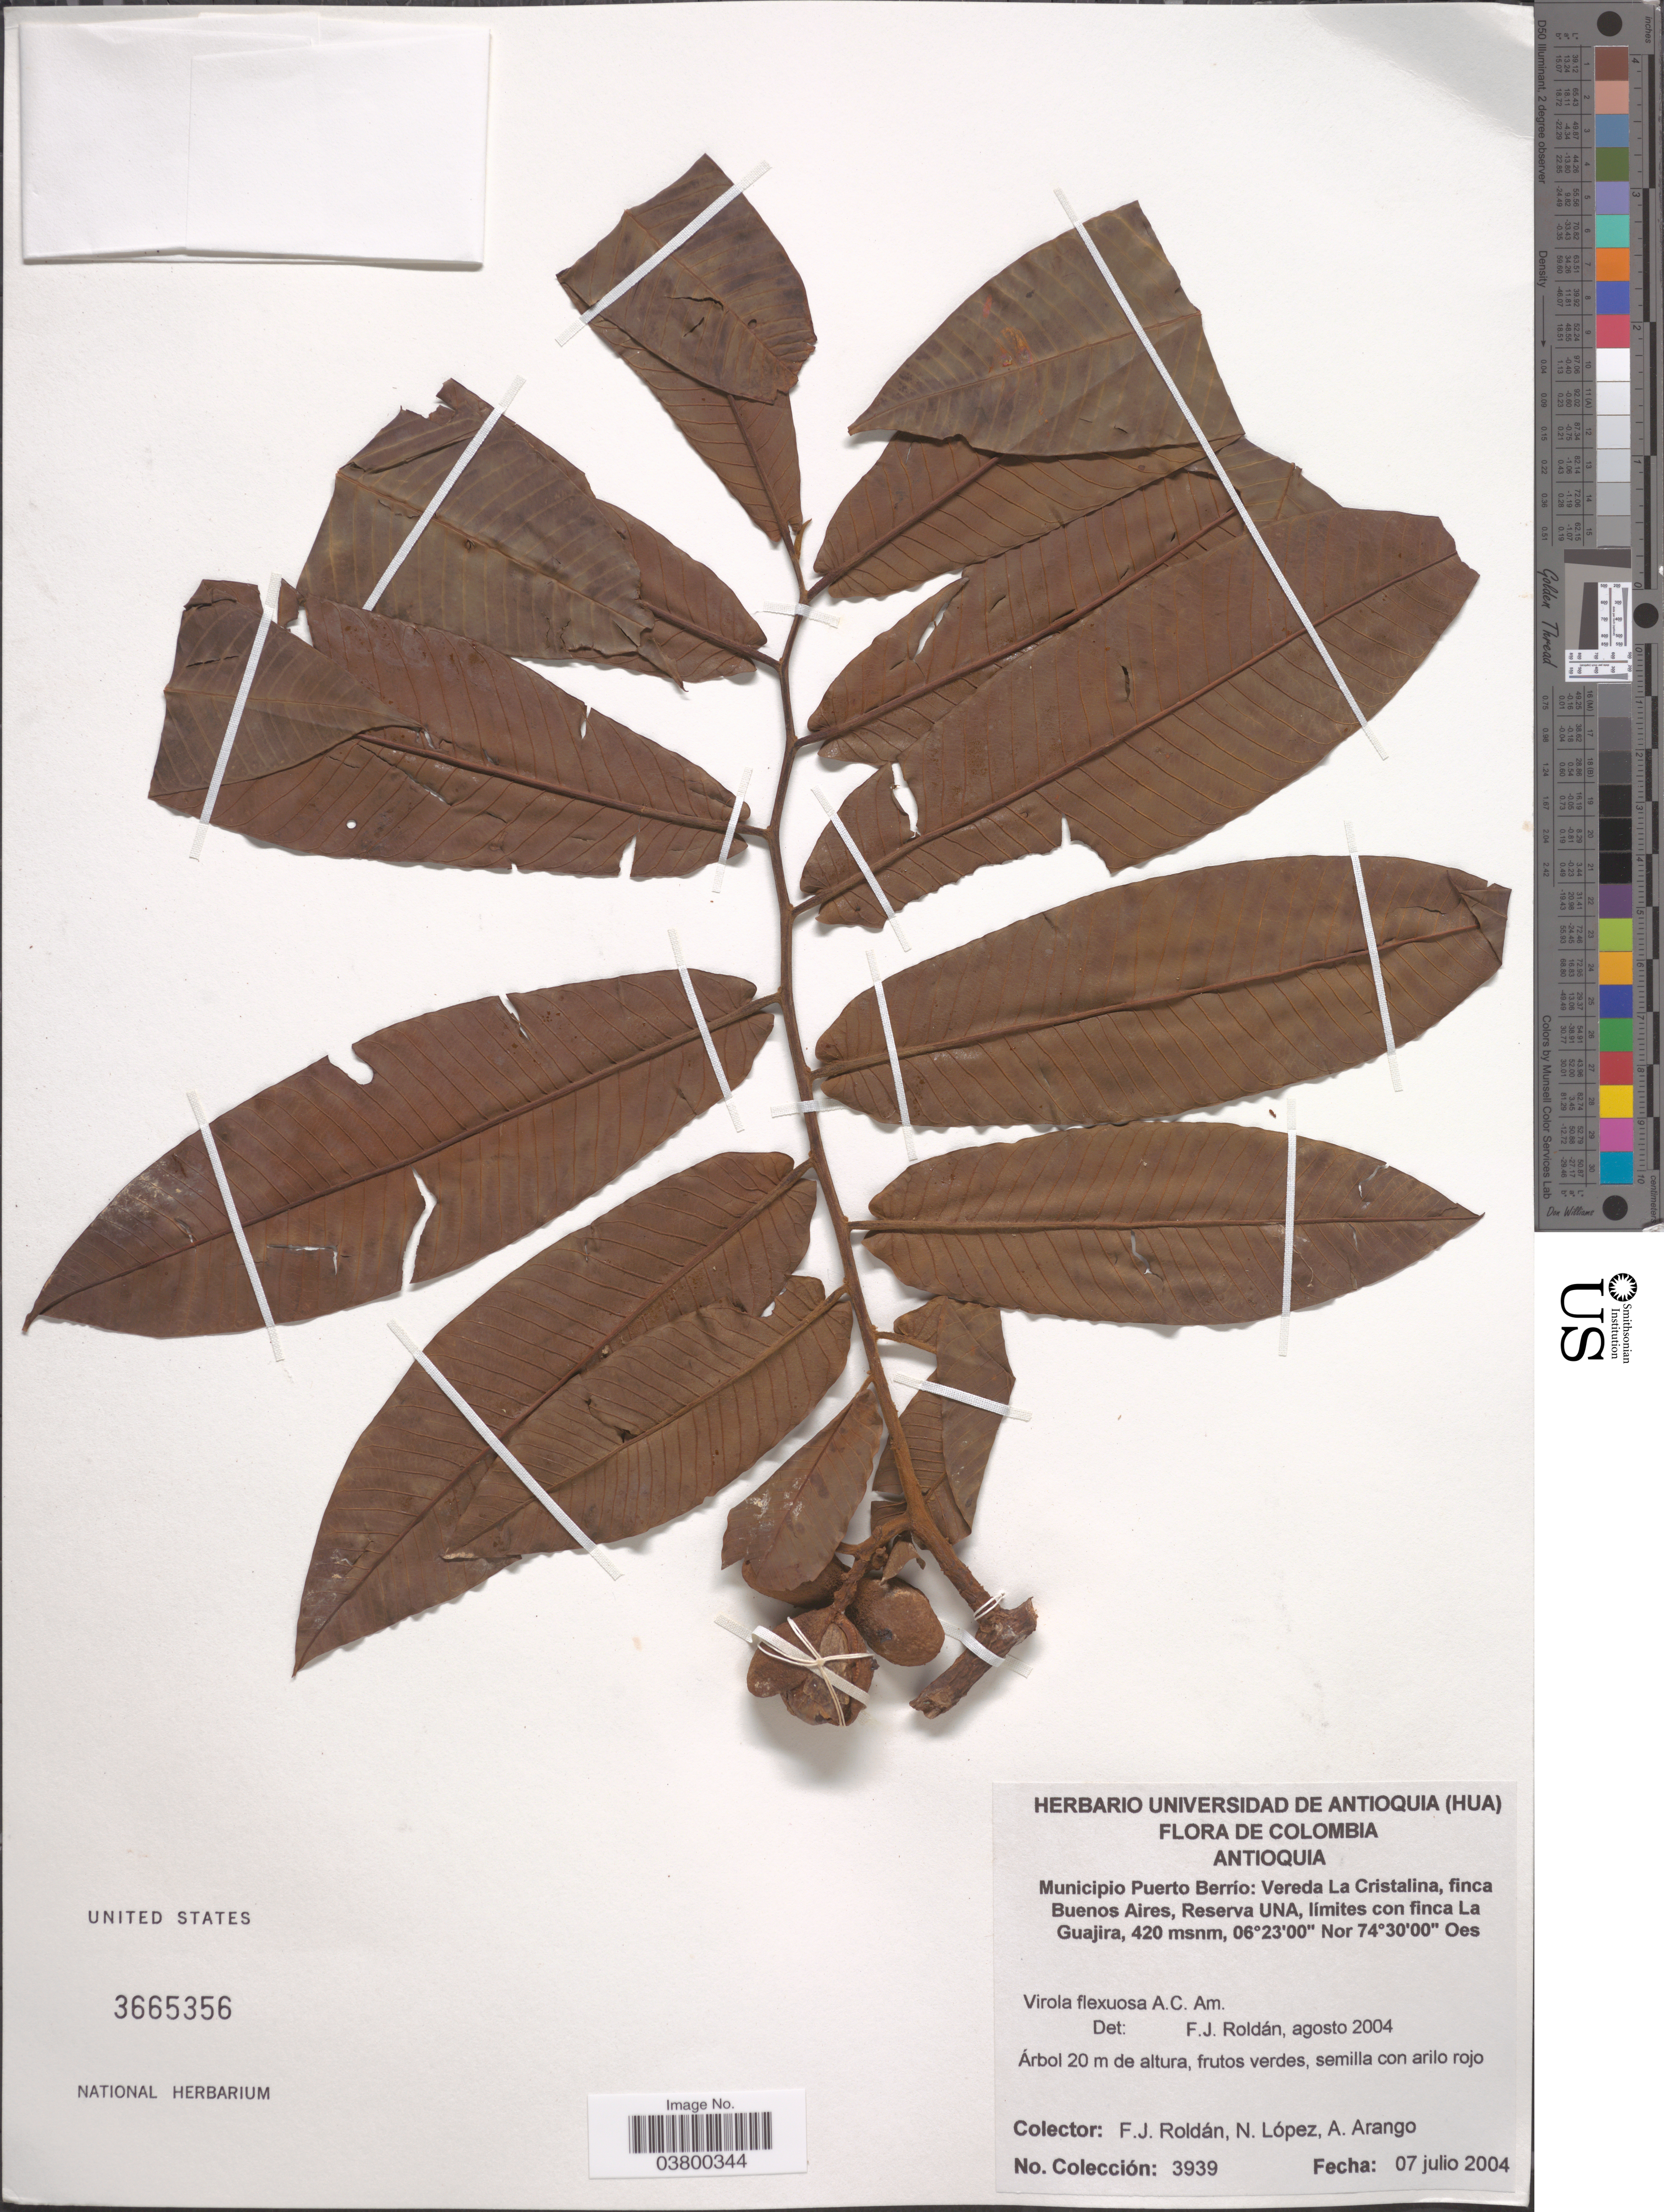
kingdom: Plantae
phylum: Tracheophyta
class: Magnoliopsida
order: Magnoliales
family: Myristicaceae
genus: Virola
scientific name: Virola flexuosa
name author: A.C. Sm.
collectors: F. J. Roldán, N. Lopez & A. Arango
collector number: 3939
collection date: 2004-07-07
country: Colombia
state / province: Antioquia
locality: Municipio Puerto Berrío: Vereda La Cristalina, finca Buenos Aires, Reserva UNA, límites con finca La Guajira.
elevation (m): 420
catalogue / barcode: US 3665356